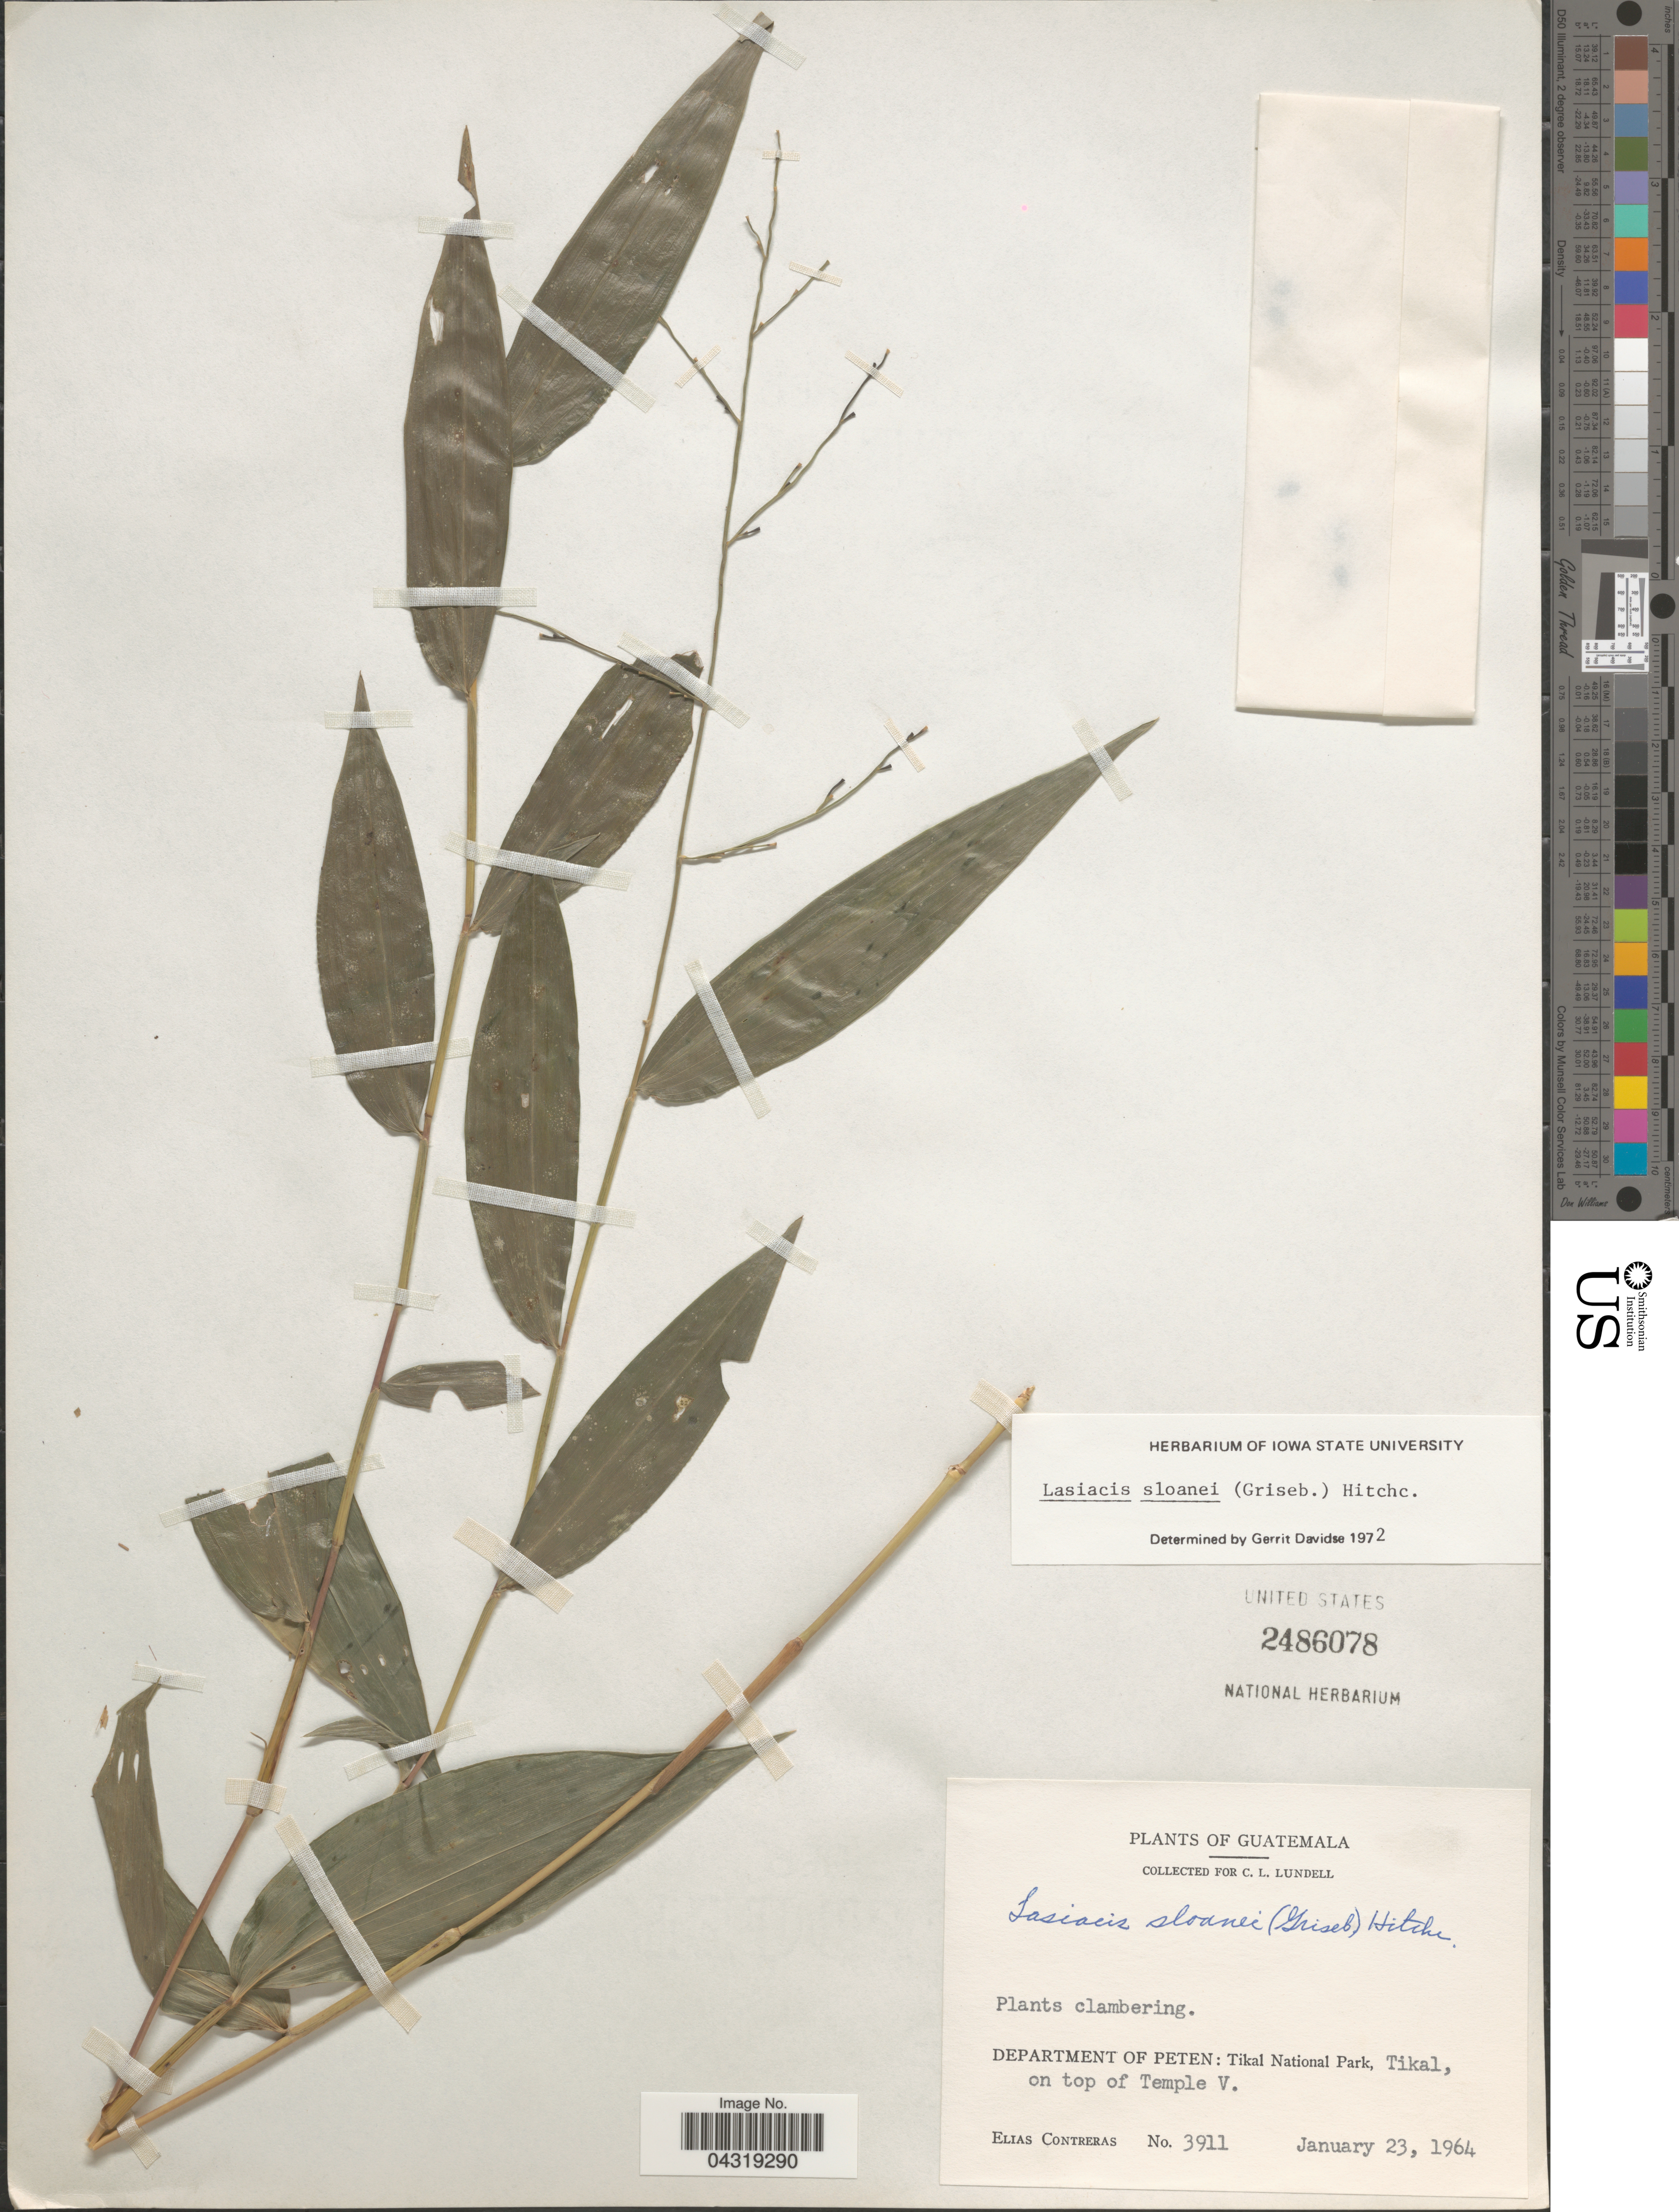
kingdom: Plantae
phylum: Tracheophyta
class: Liliopsida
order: Poales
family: Poaceae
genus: Lasiacis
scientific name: Lasiacis sloanei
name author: (Griseb.) Hitchc.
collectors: E. Contreras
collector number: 3911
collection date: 1964-01-23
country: Guatemala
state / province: El Peten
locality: Department of Peten: Tikal National Park, Tikal, on Temple V.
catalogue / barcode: US 2486078